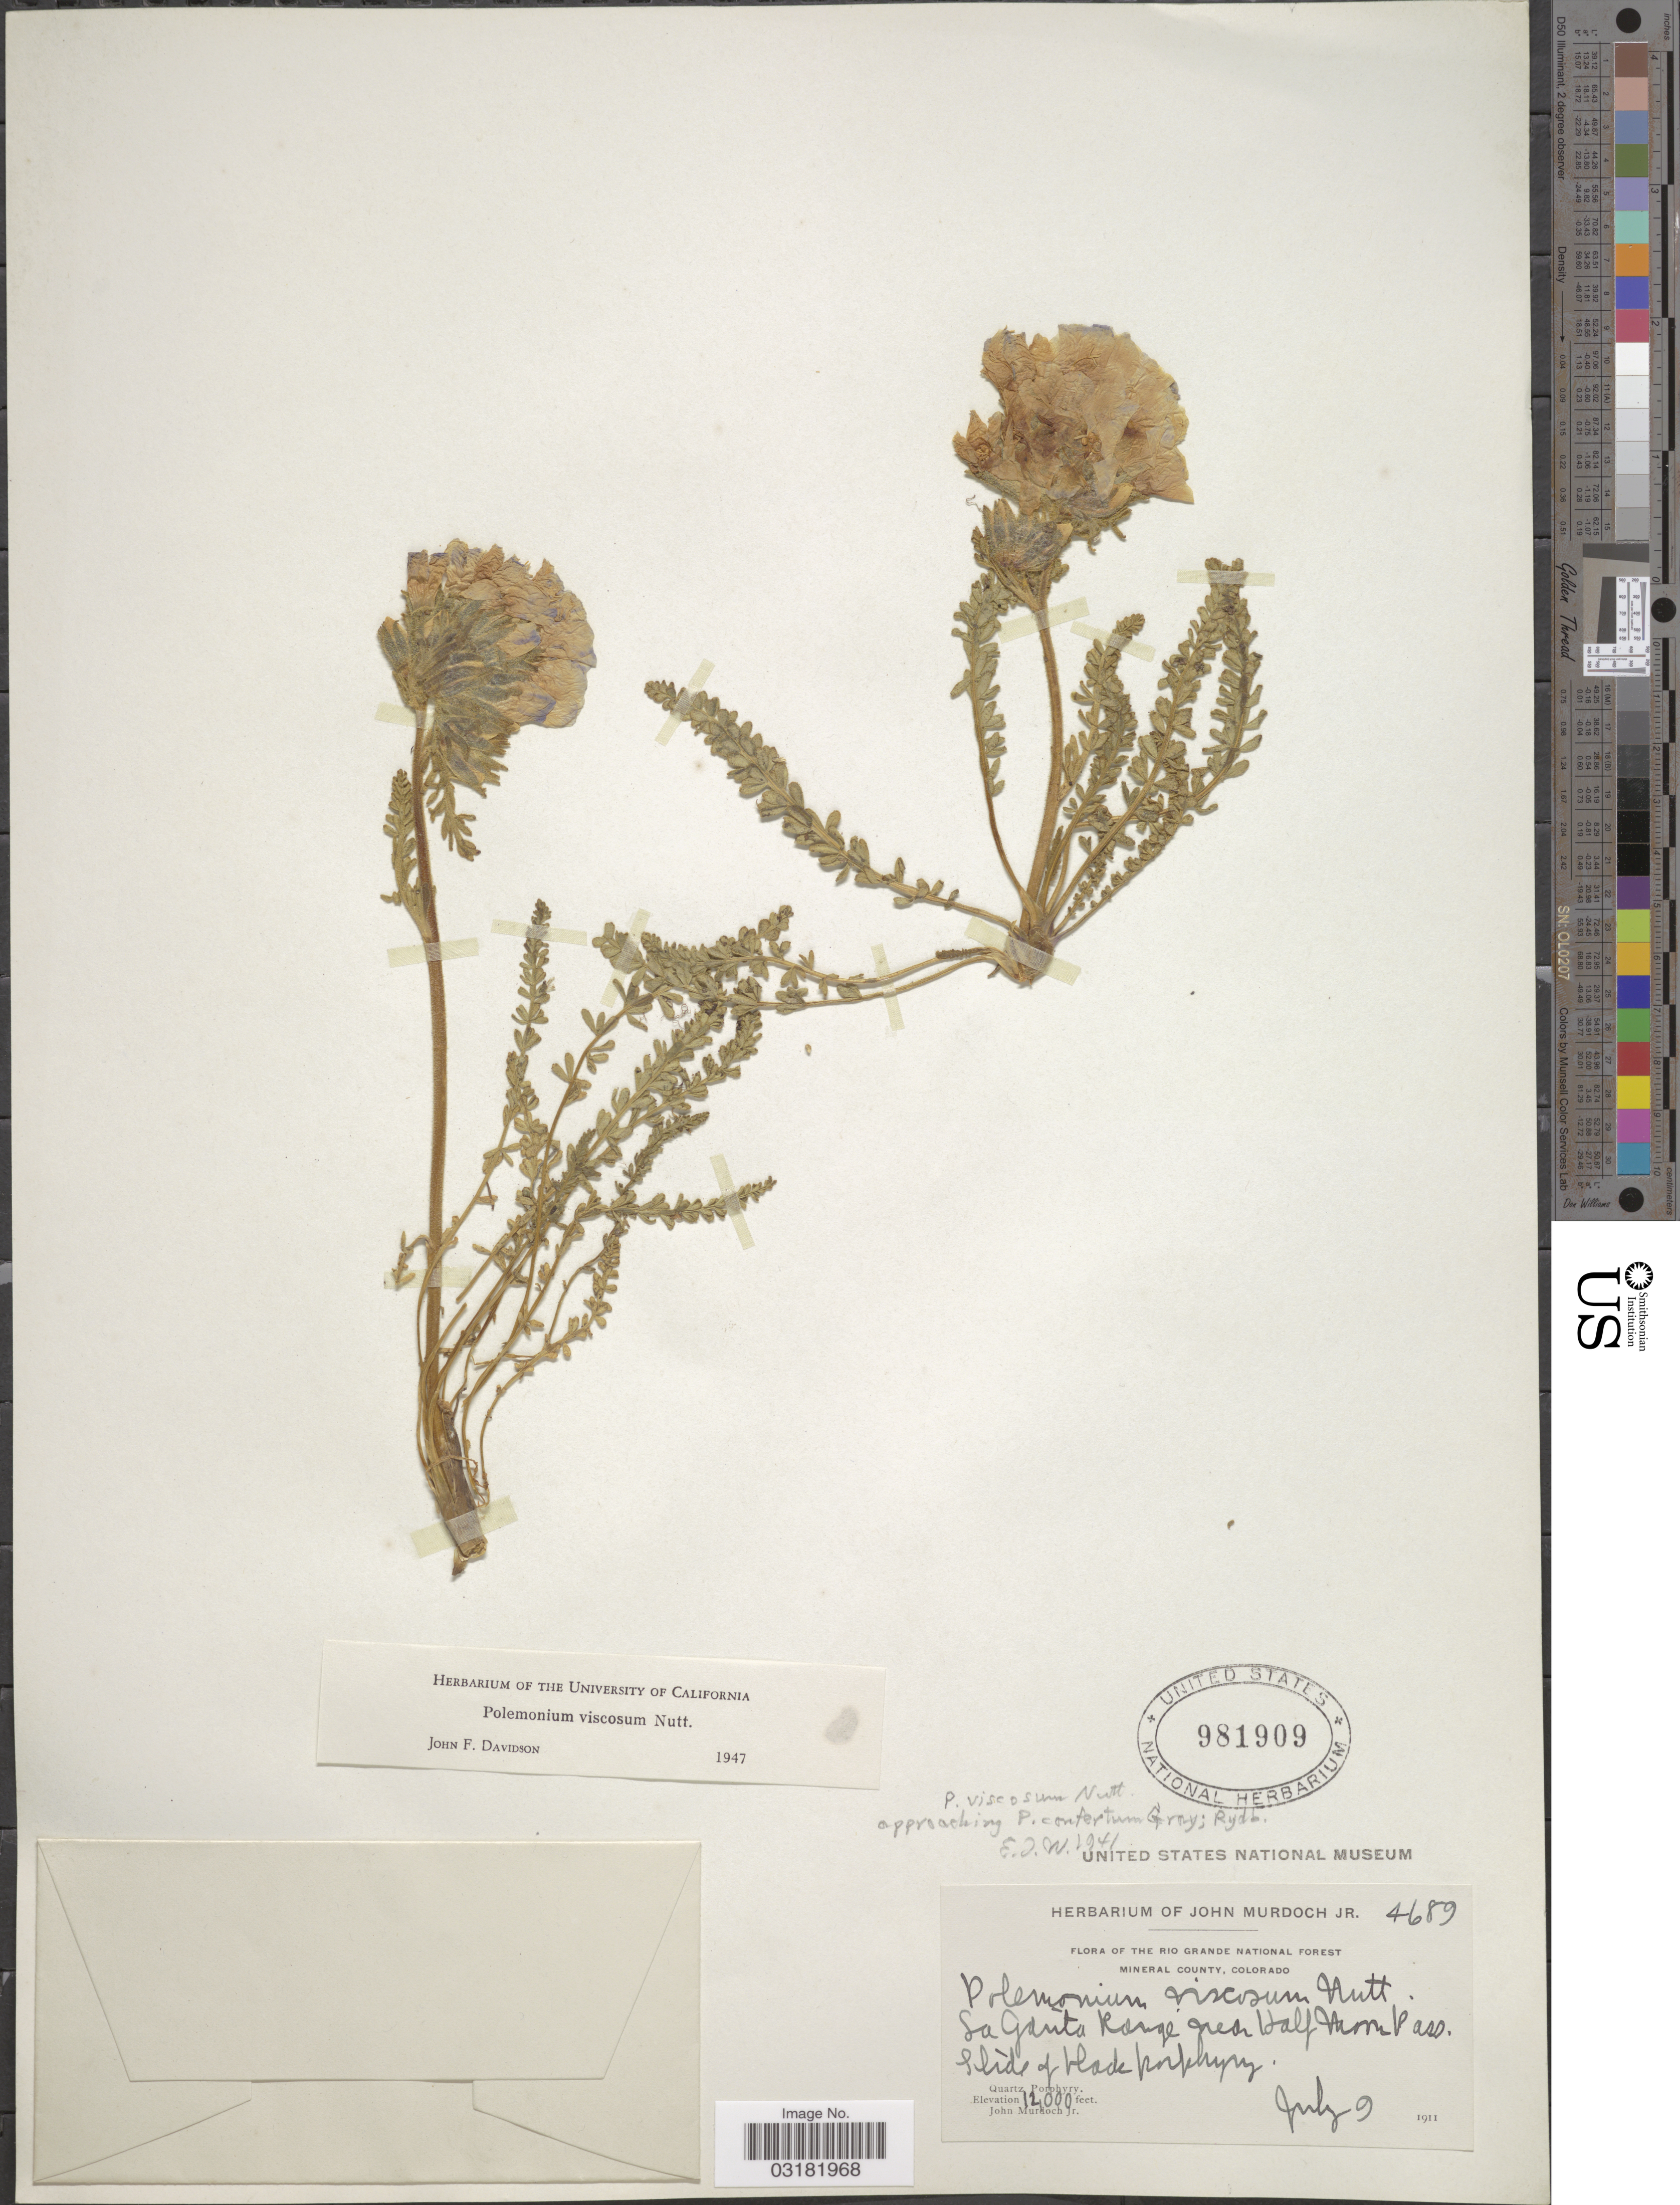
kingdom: Plantae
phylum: Tracheophyta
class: Magnoliopsida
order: Ericales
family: Polemoniaceae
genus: Polemonium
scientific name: Polemonium viscosum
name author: Nutt.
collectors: J. Murdoch Jr.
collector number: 4689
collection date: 1911-07-09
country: United States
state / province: Colorado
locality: The Rio Grande National Forest Mineral County, Colorado, La Garita Range near Half Moon Pass.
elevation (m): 3658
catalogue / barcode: US 981909